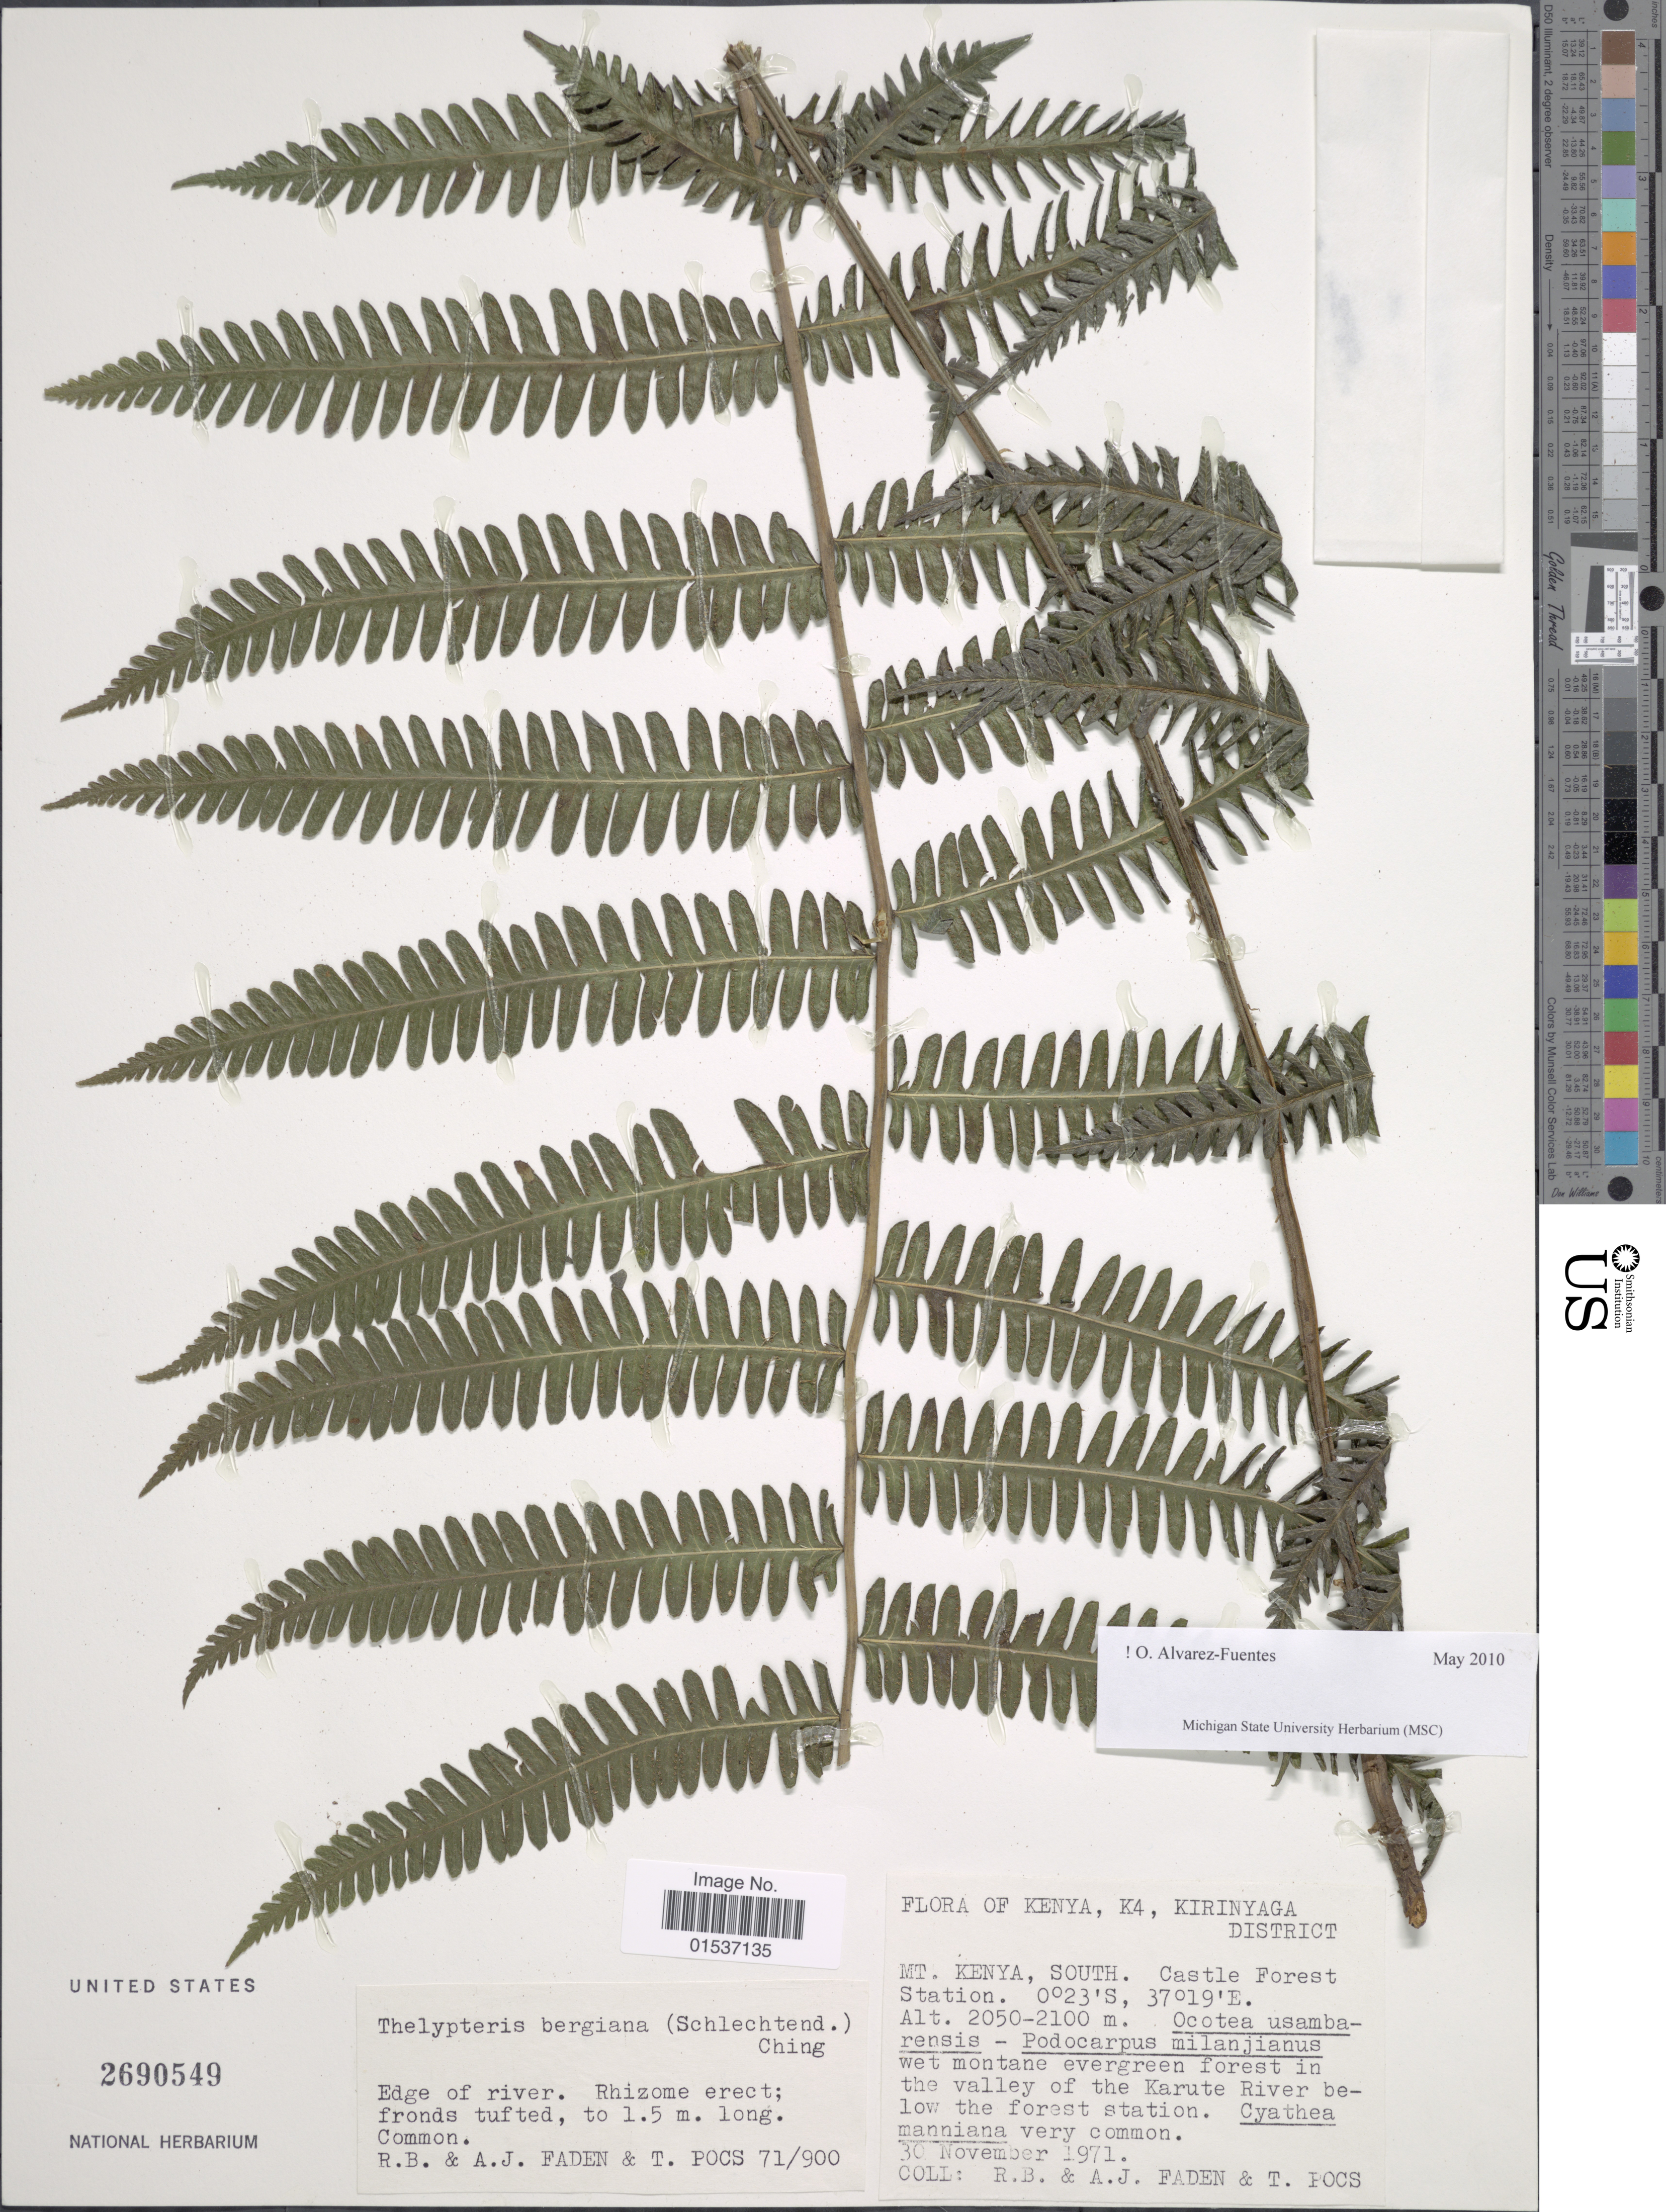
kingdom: Plantae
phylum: Tracheophyta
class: Polypodiopsida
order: Polypodiales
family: Thelypteridaceae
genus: Thelypteris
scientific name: Thelypteris bergiana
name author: (Schltdl.) Ching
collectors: R. B. Faden, A. J. Faden & T. Pocs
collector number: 71/900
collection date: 1971-11-30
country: Kenya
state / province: Kirinyaga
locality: Kenya, K4, Kirinyaga District. Mt. Kenya, South. Castle Forest Station.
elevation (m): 2050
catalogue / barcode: US 2690549